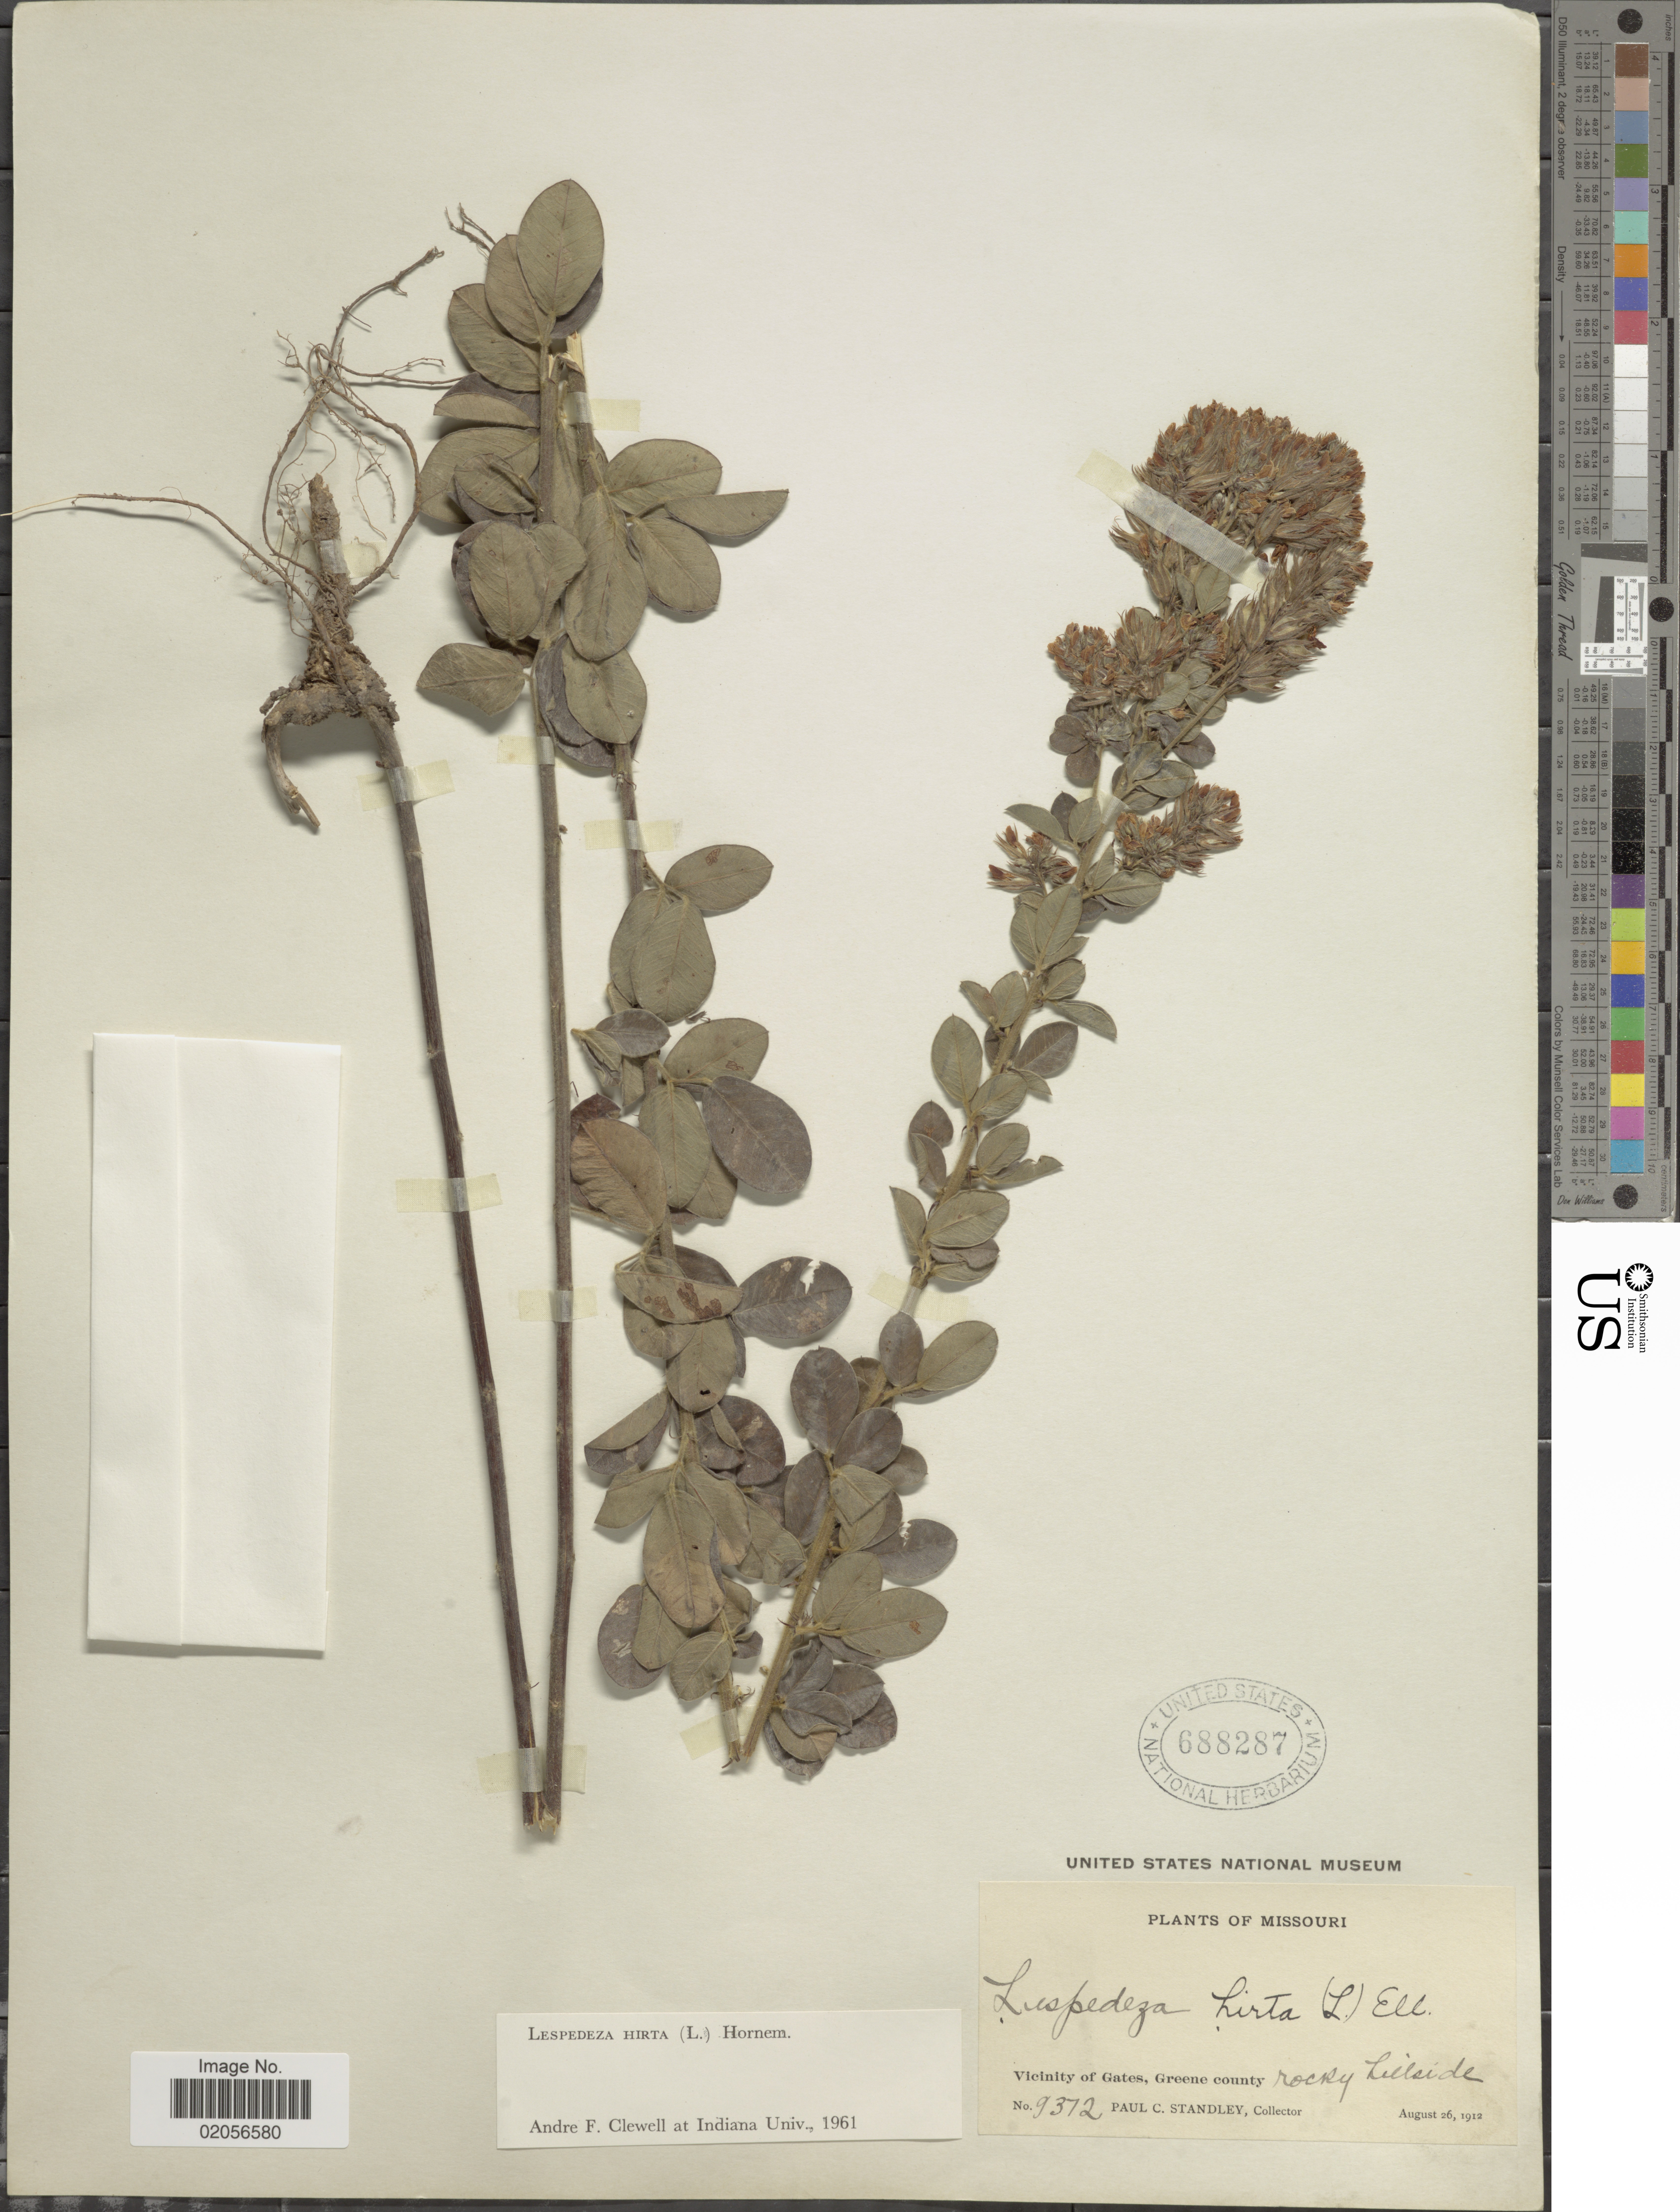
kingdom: Plantae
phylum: Tracheophyta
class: Magnoliopsida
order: Fabales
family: Fabaceae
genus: Lespedeza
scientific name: Lespedeza hirta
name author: (L.) Hornem.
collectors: P. C. Standley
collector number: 9372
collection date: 1912-08-26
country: United States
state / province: Missouri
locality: Vicinity of Gates, Greene county, rocky hillside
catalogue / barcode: US 688287